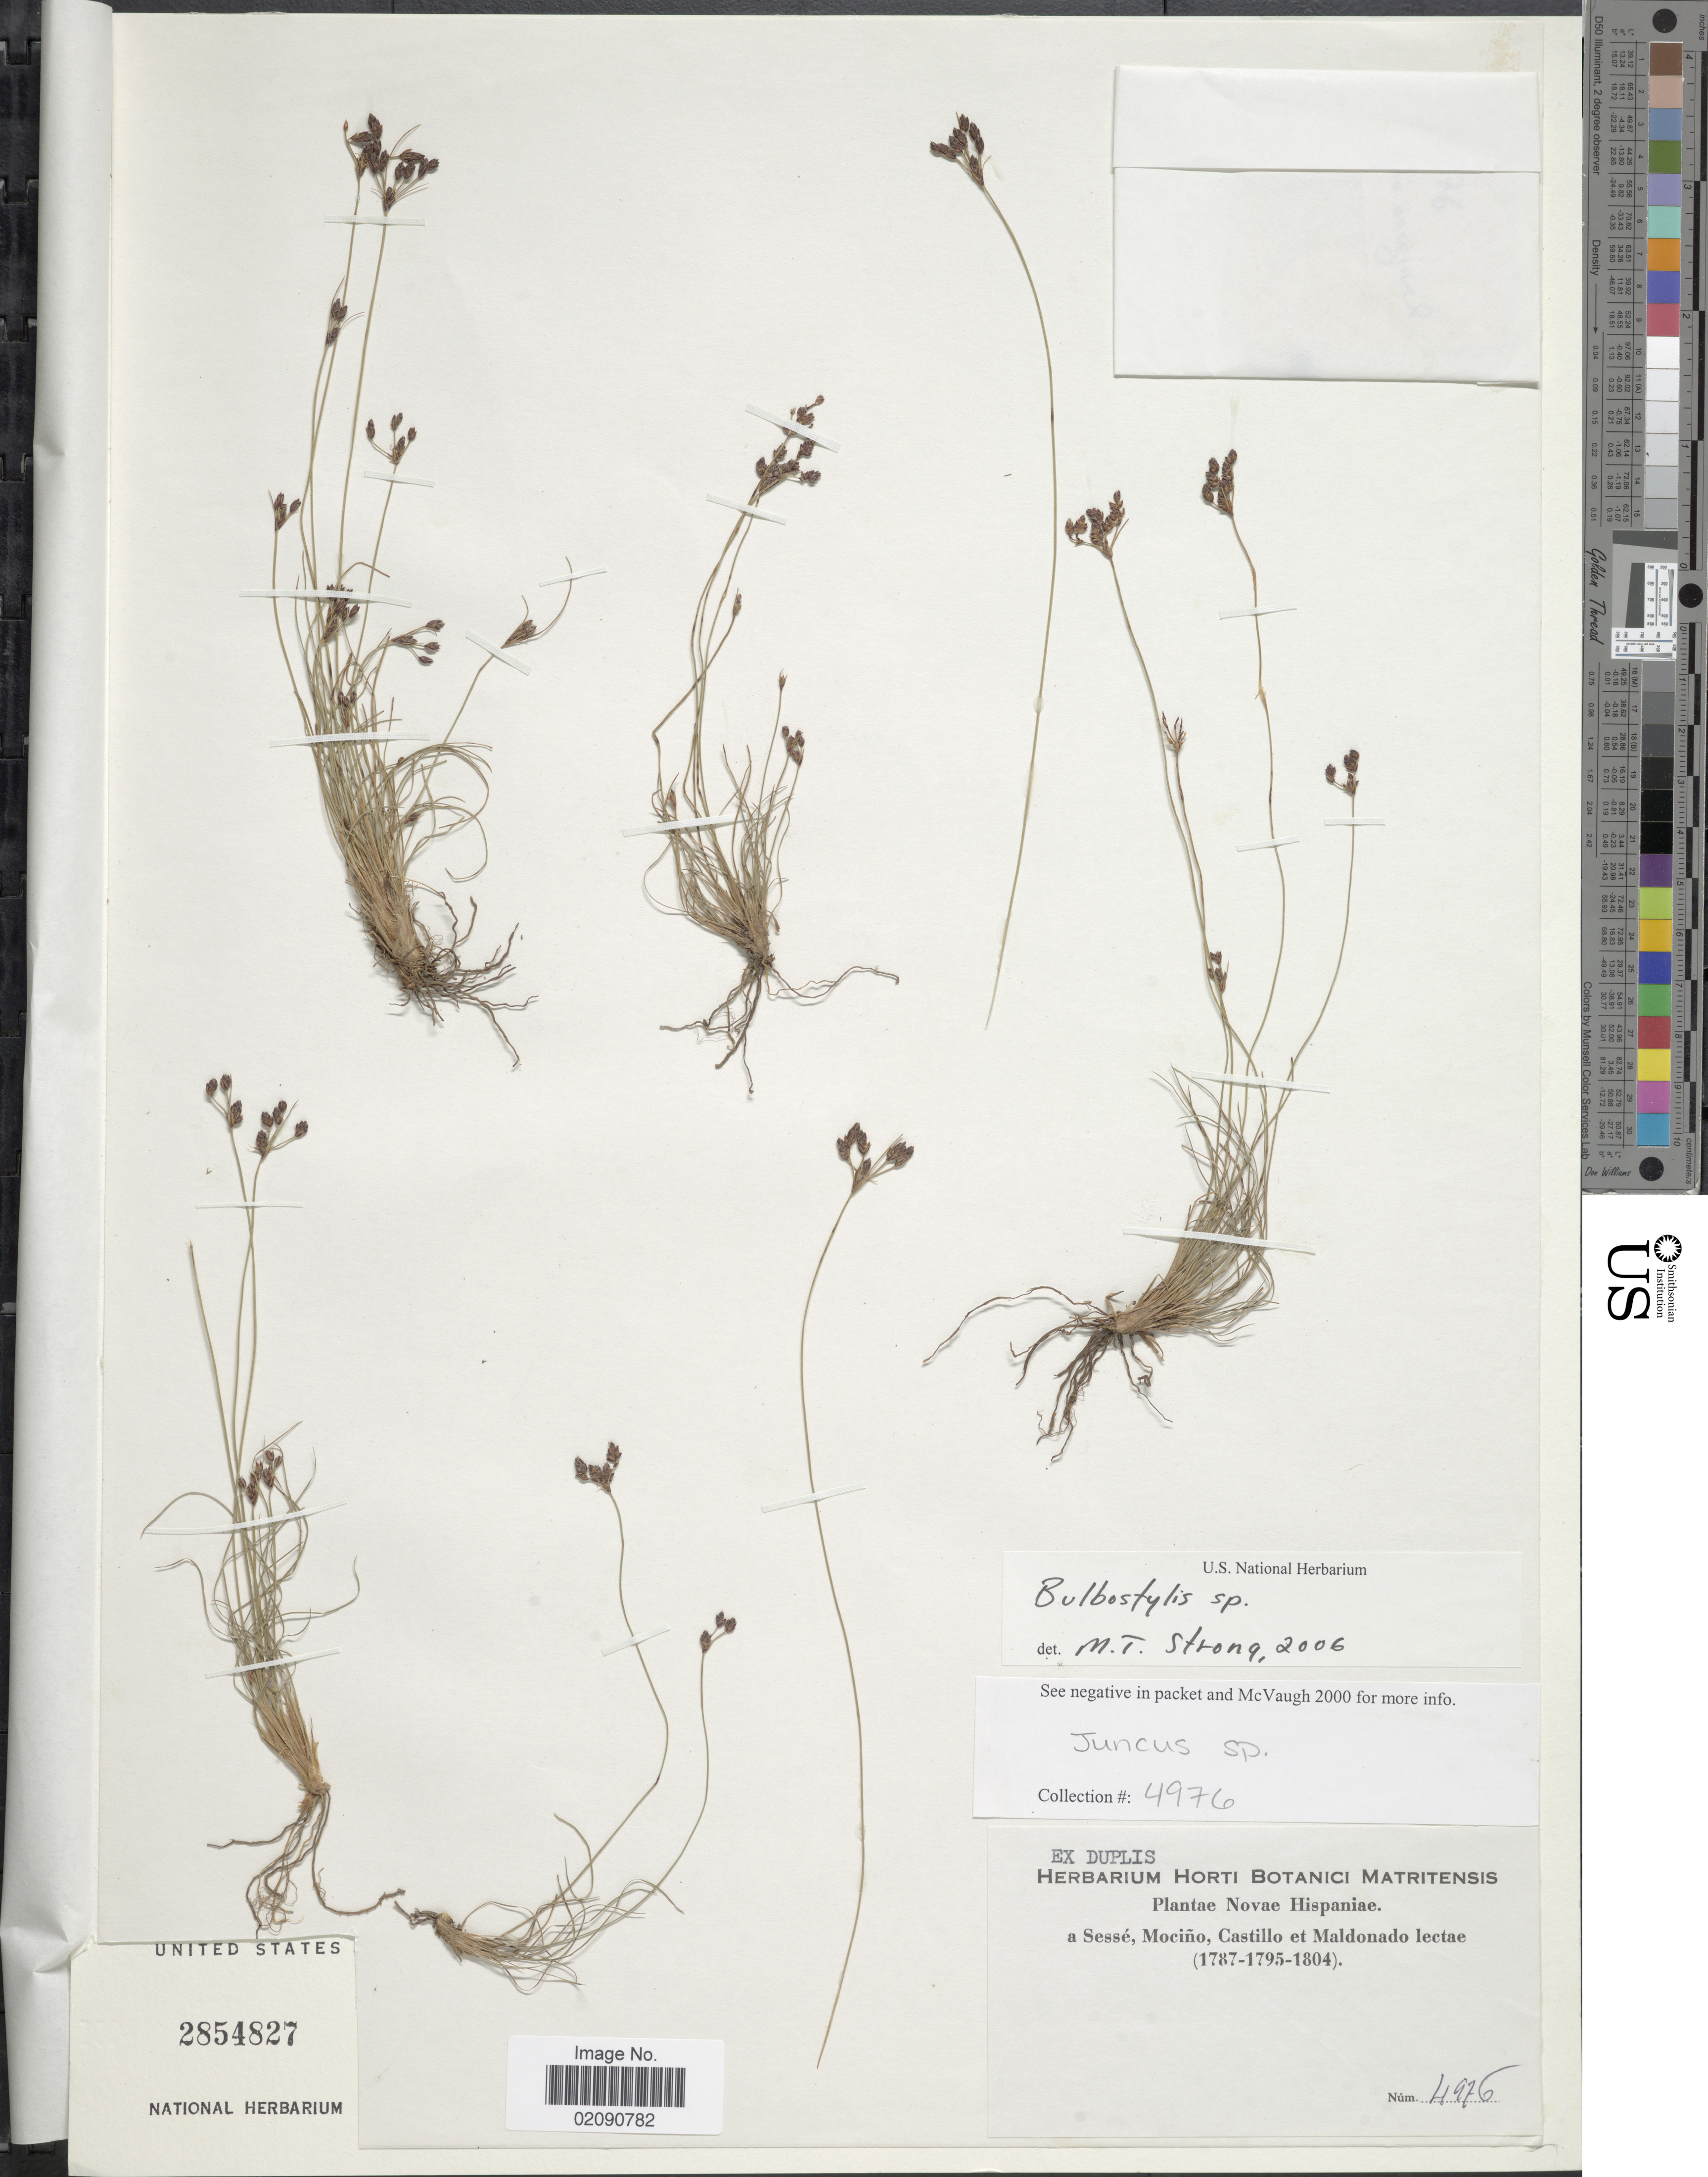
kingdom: Plantae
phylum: Tracheophyta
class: Liliopsida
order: Poales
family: Cyperaceae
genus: Bulbostylis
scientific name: Bulbostylis juncoides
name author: (Vahl) Kük. ex Herter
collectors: M. Sessé & Mociño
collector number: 4976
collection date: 1787/1804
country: Mexico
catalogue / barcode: US 2854827